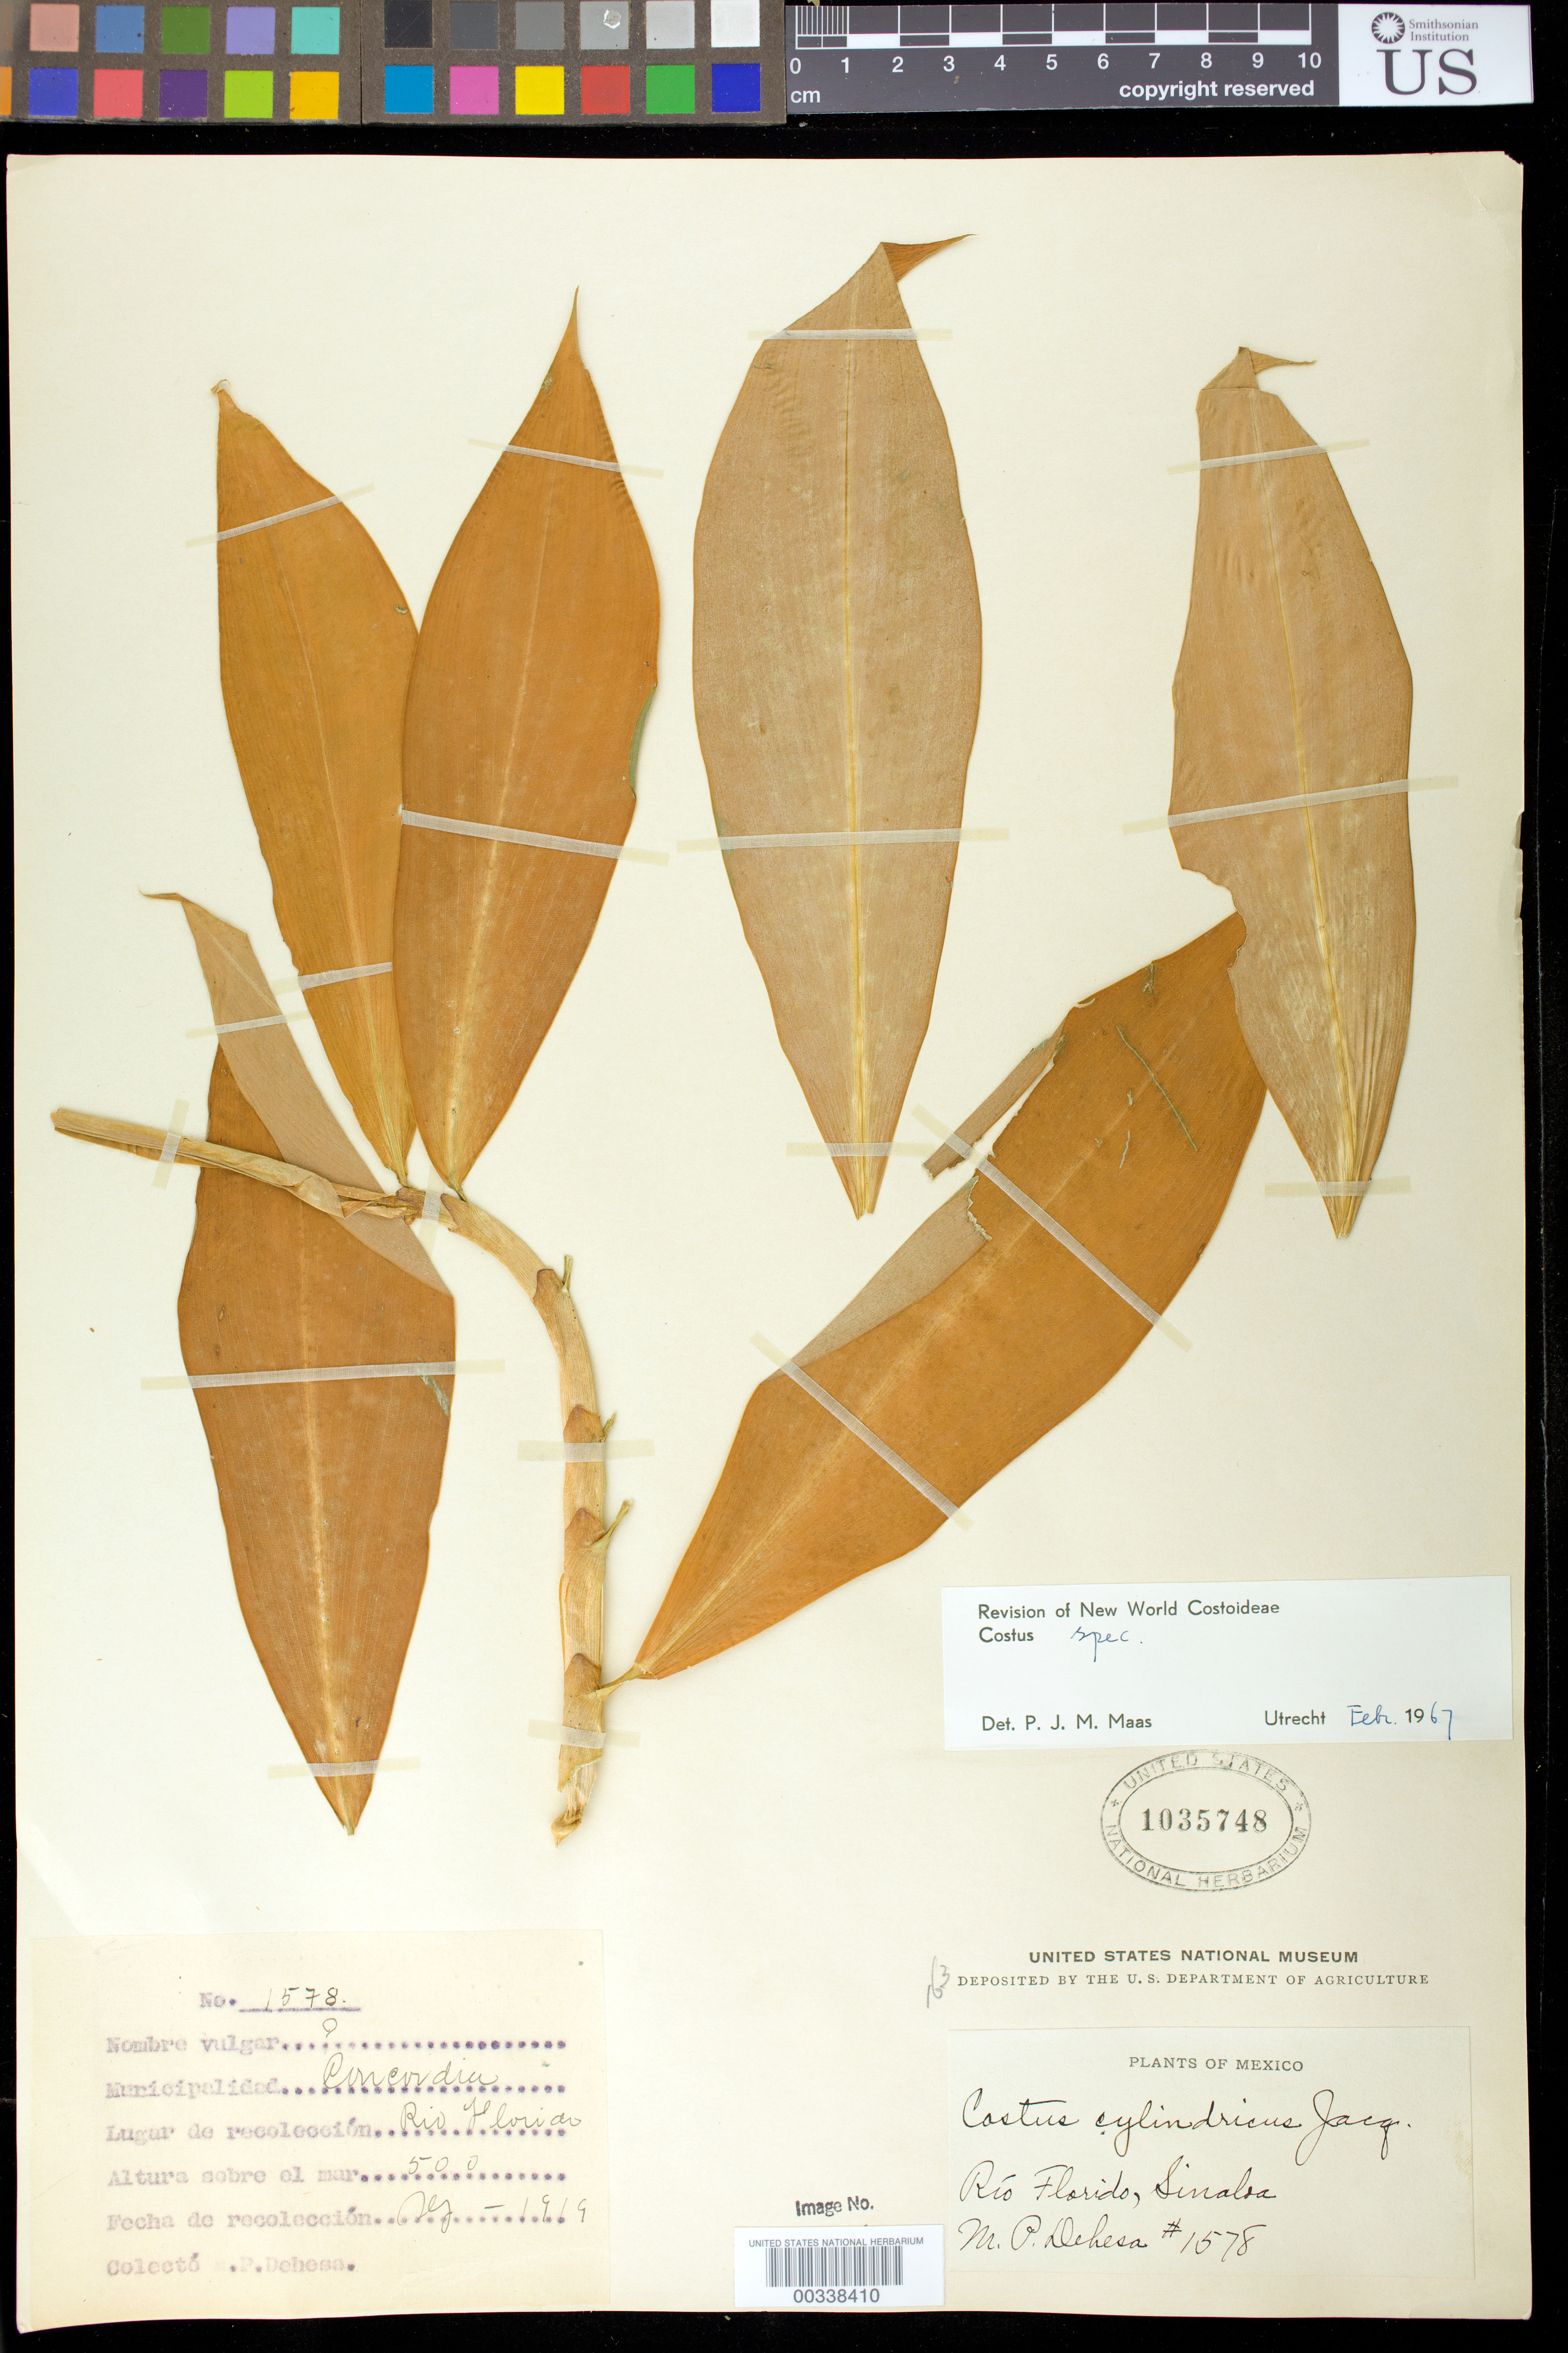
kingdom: Plantae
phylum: Tracheophyta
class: Liliopsida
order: Zingiberales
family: Costaceae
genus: Costus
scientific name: Costus sp.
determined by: Maas, Paul J. M.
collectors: M. Dehesa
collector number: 1578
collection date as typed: Sep 1919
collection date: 1919-09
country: Mexico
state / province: Sinaloa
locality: Rio florida, mun of concordia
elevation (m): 500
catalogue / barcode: US 1035748